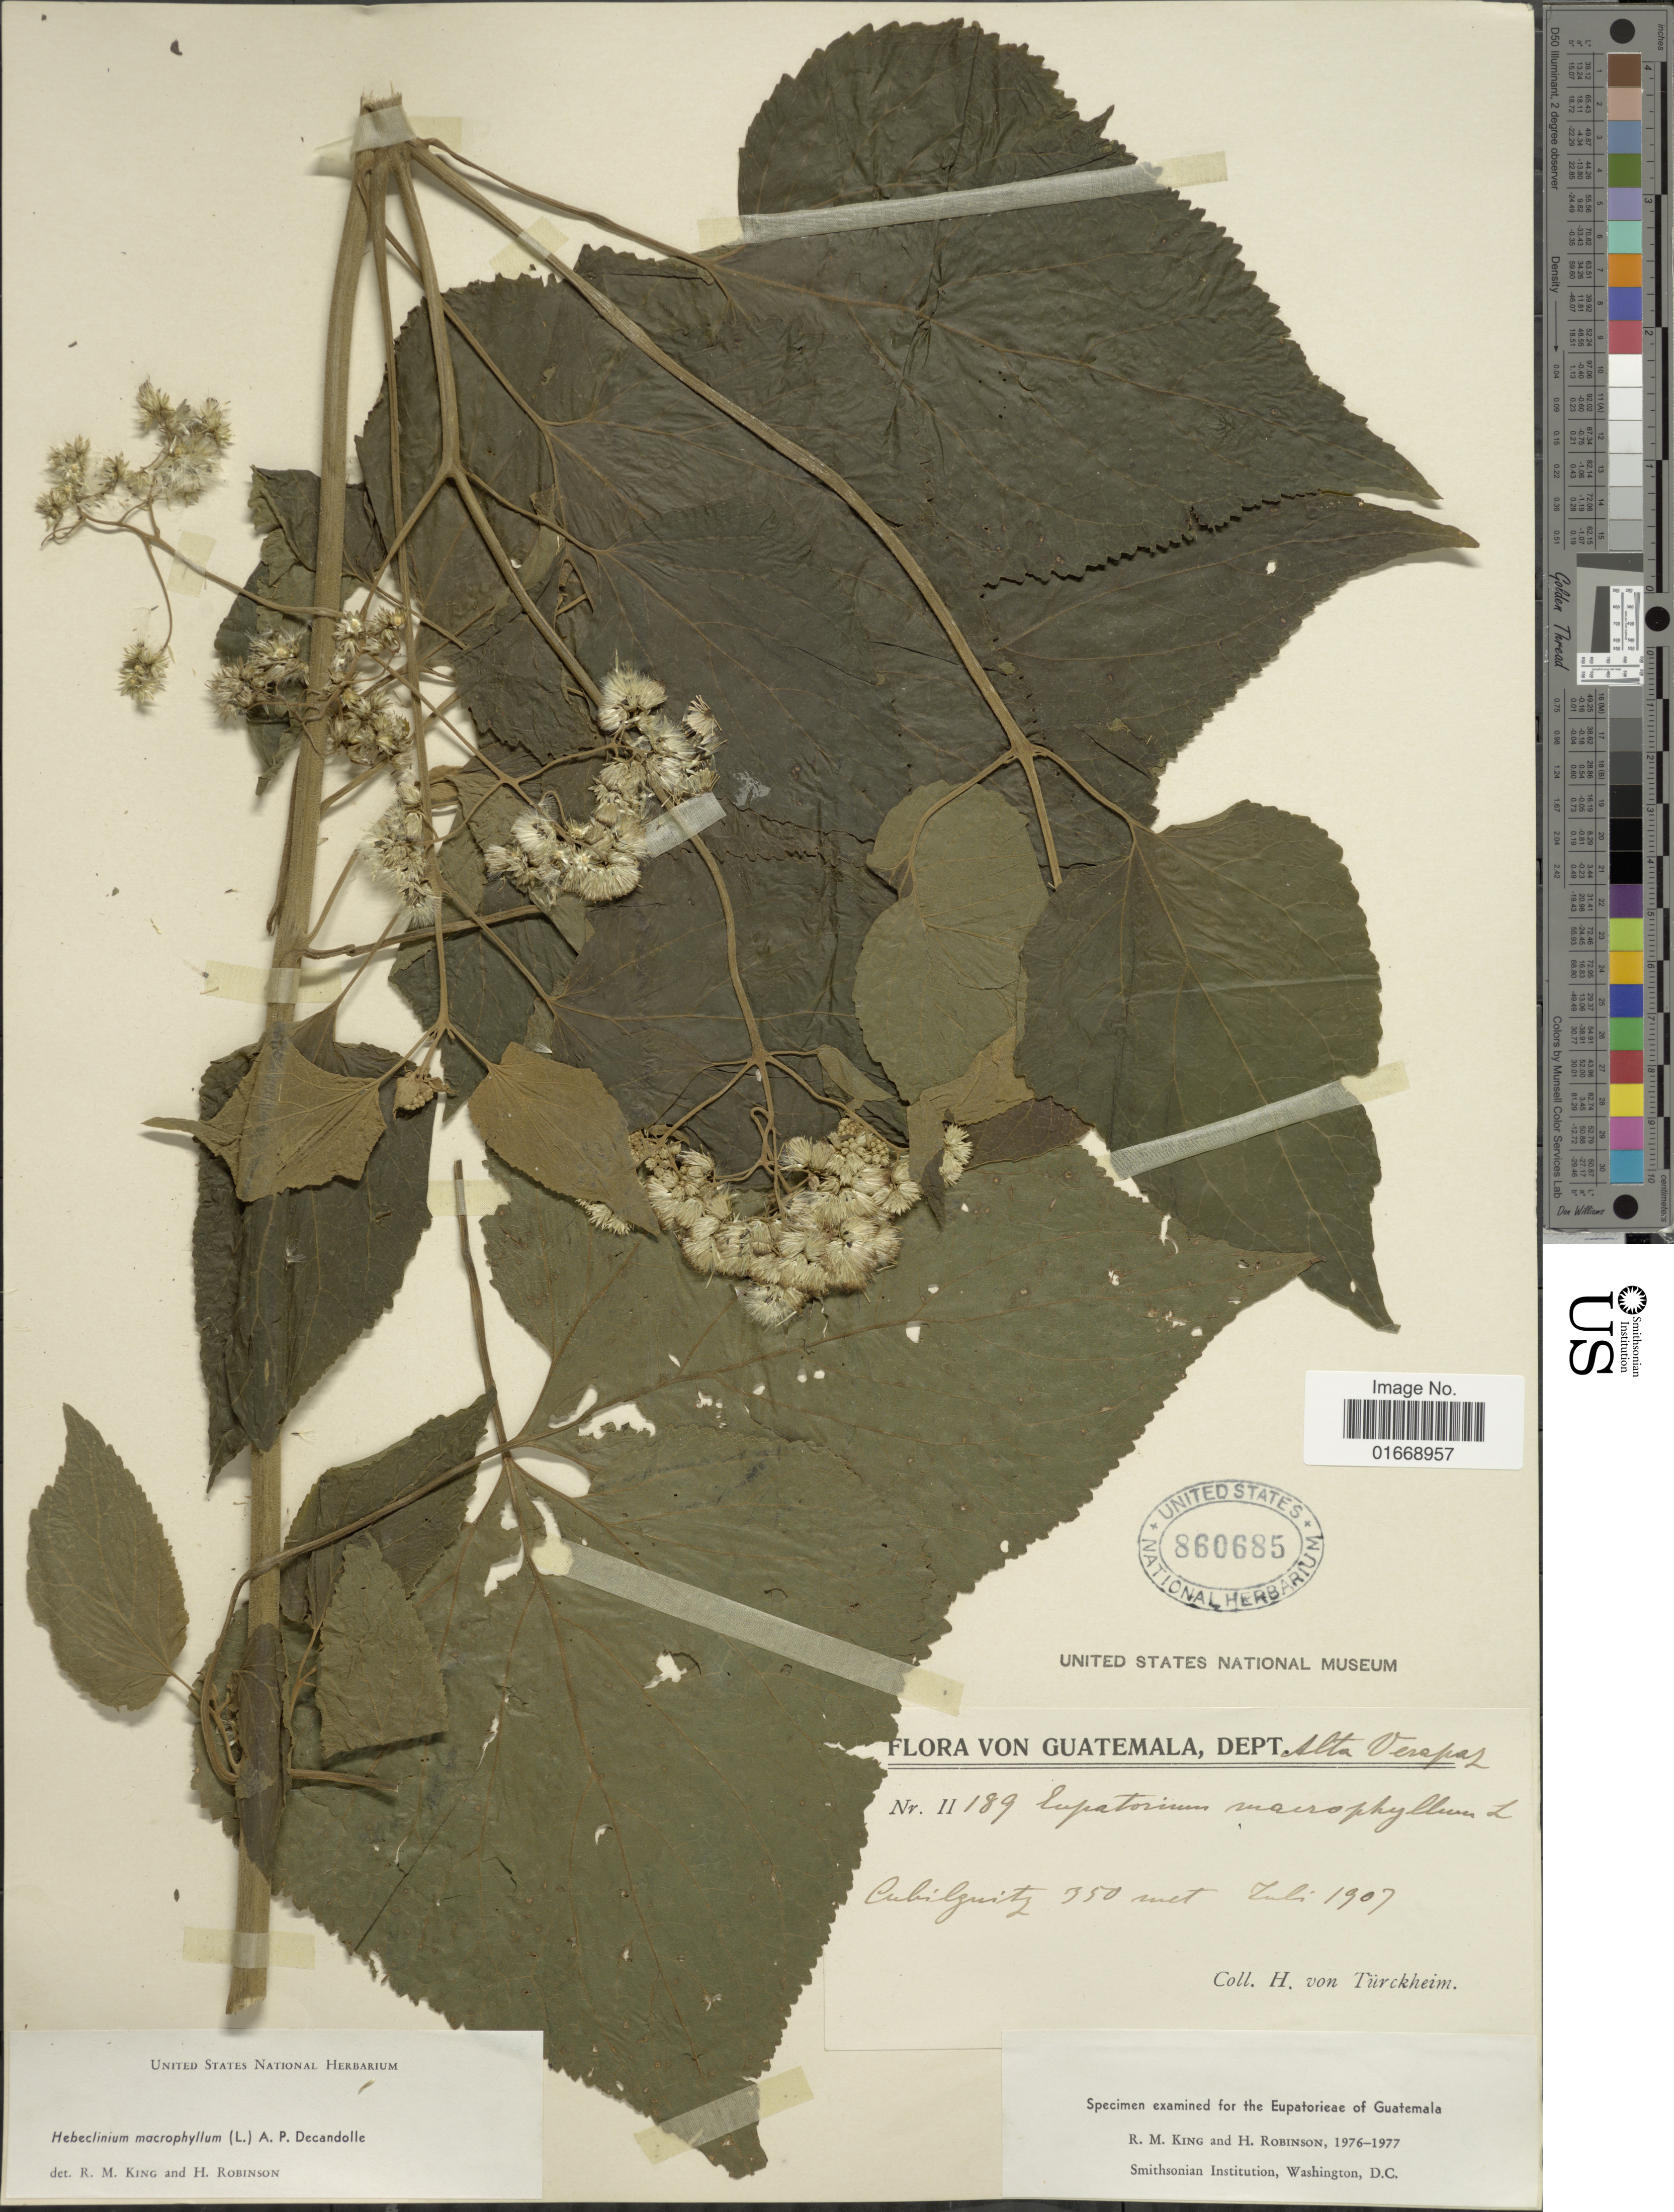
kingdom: Plantae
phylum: Tracheophyta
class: Magnoliopsida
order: Asterales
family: Asteraceae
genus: Hebeclinium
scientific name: Hebeclinium macrophyllum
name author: (L.) DC.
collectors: H. von Türckheim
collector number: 2/189*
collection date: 1907-07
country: Guatemala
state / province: Alta Verapaz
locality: Cubilquitz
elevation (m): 350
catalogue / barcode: US 860685